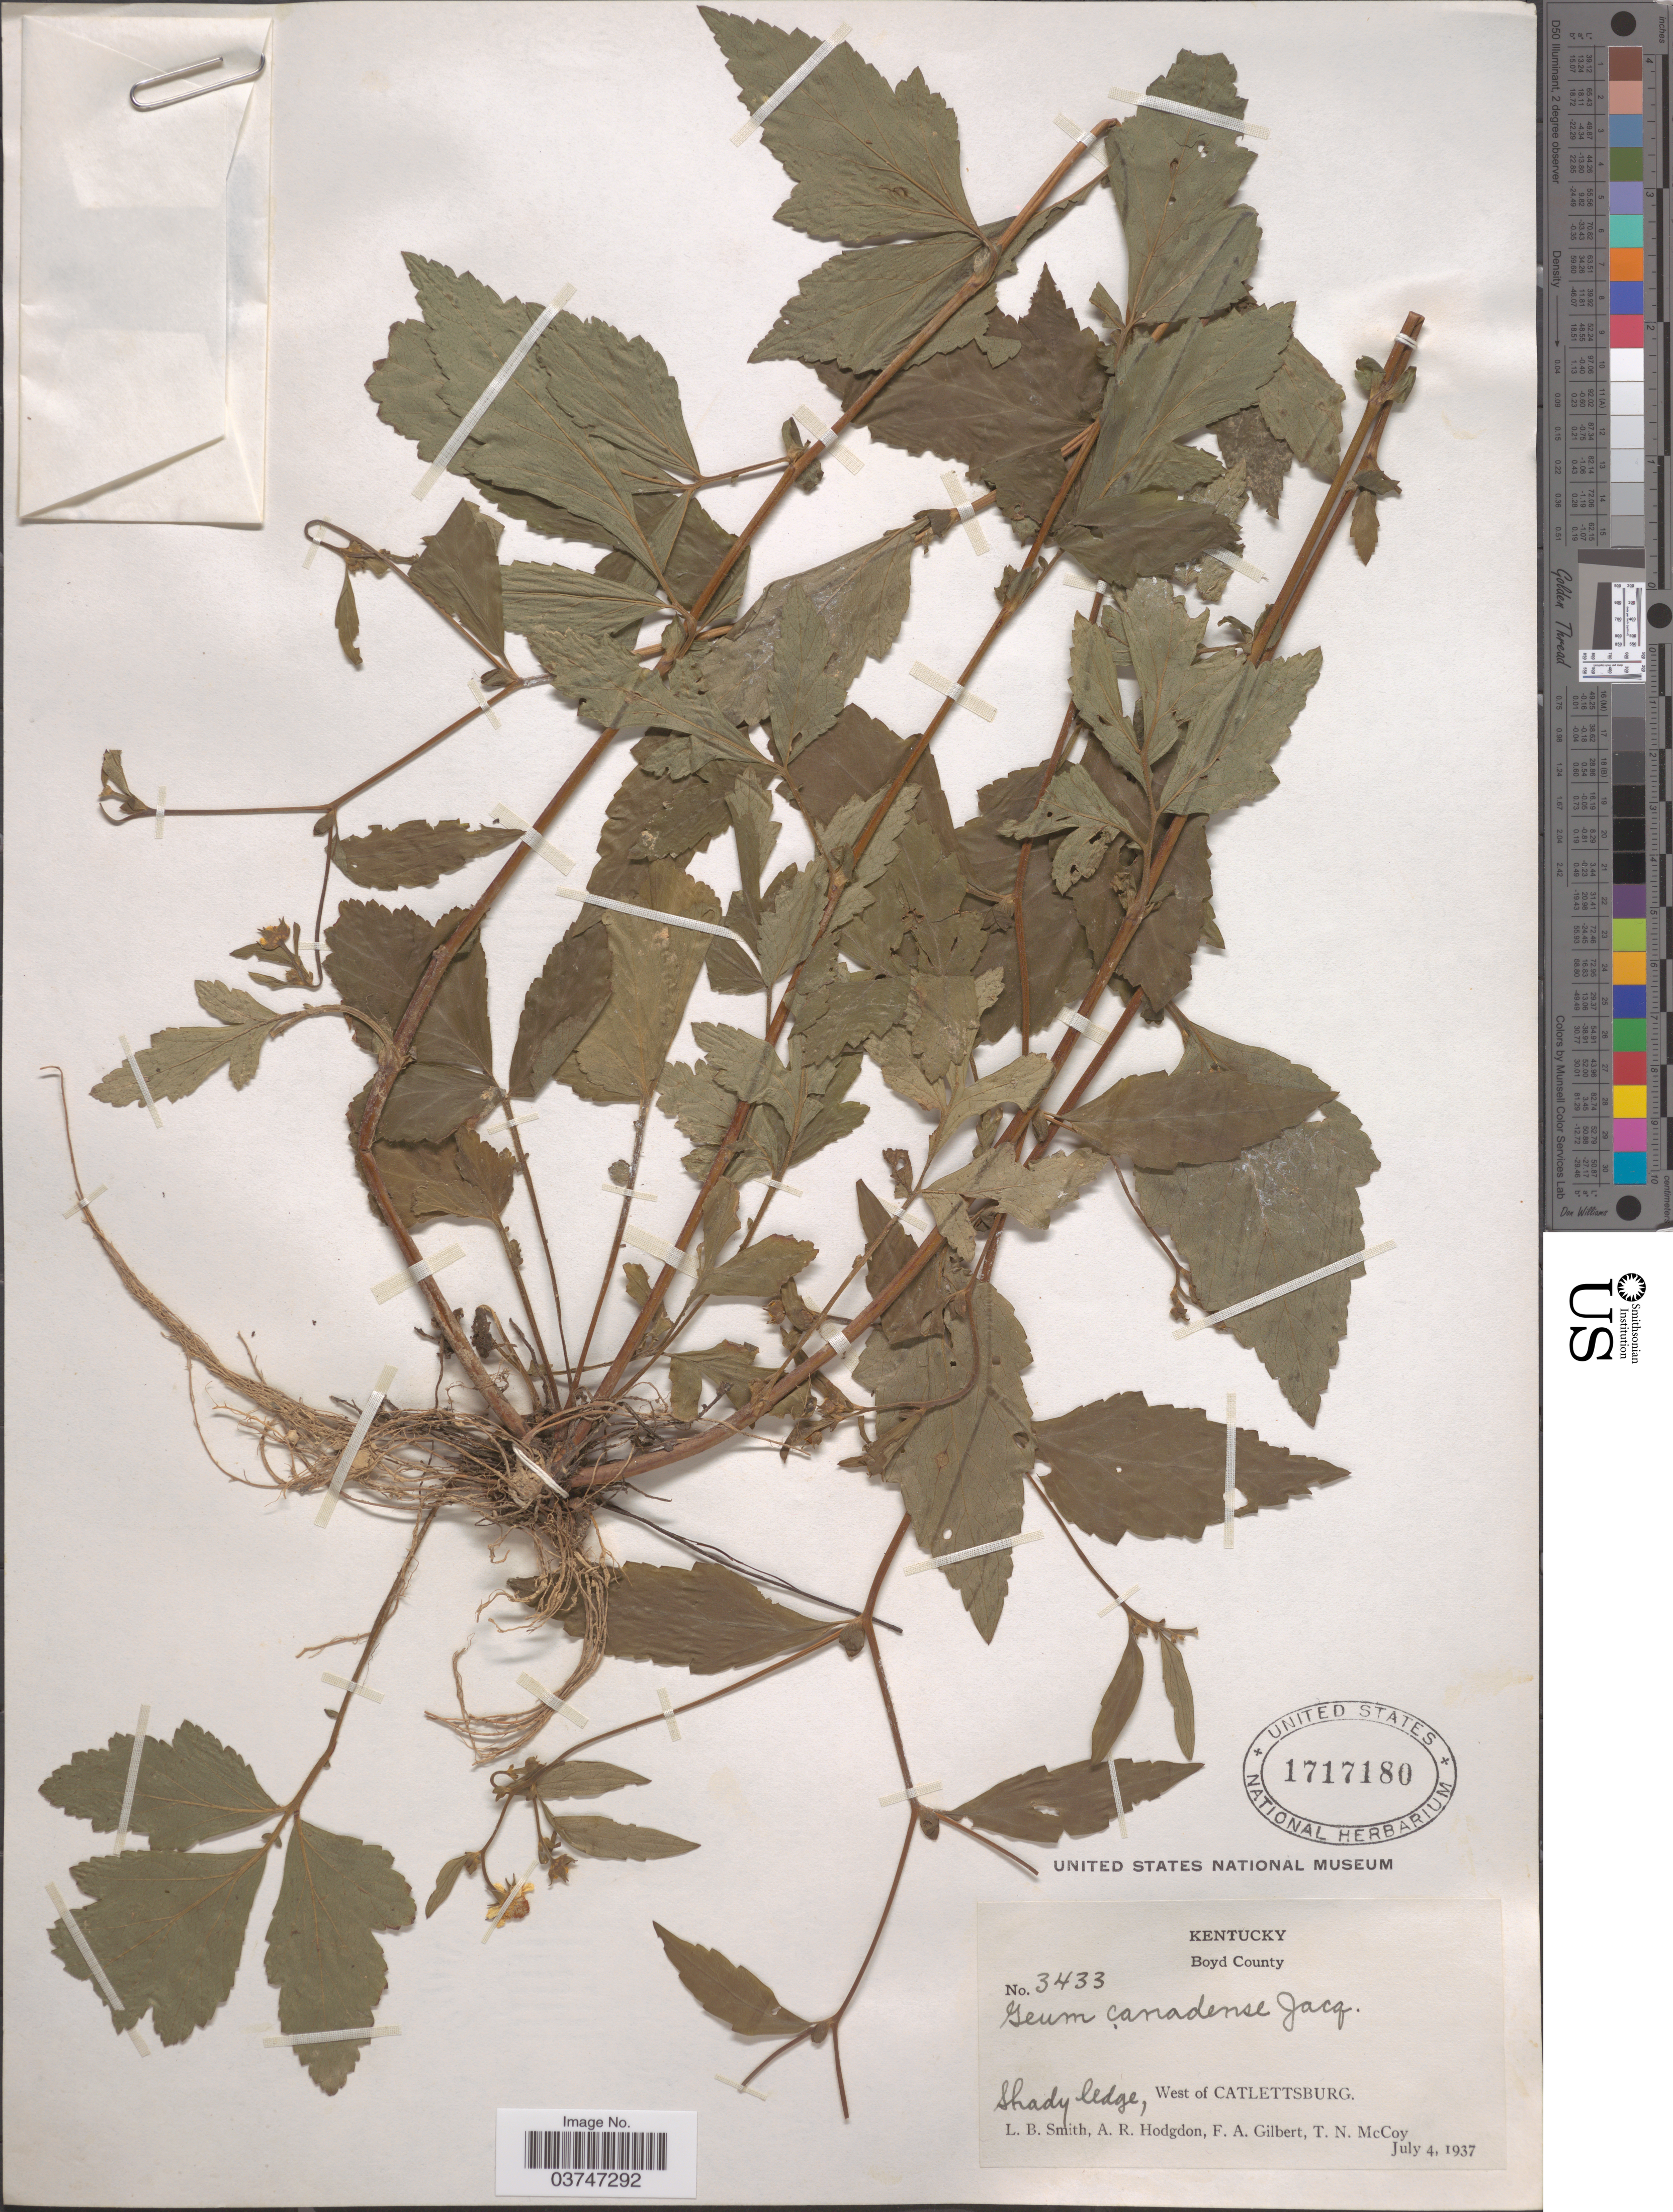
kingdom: Plantae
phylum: Tracheophyta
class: Magnoliopsida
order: Rosales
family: Rosaceae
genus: Geum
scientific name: Geum canadense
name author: Jacq.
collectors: L. Smith, A. R. Hodgdon, F. A. Gilbert & T. N. McCoy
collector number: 3433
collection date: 1937-07-04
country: United States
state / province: Kentucky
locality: Boyd County. West of Catlettsburg.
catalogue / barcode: US 1717180